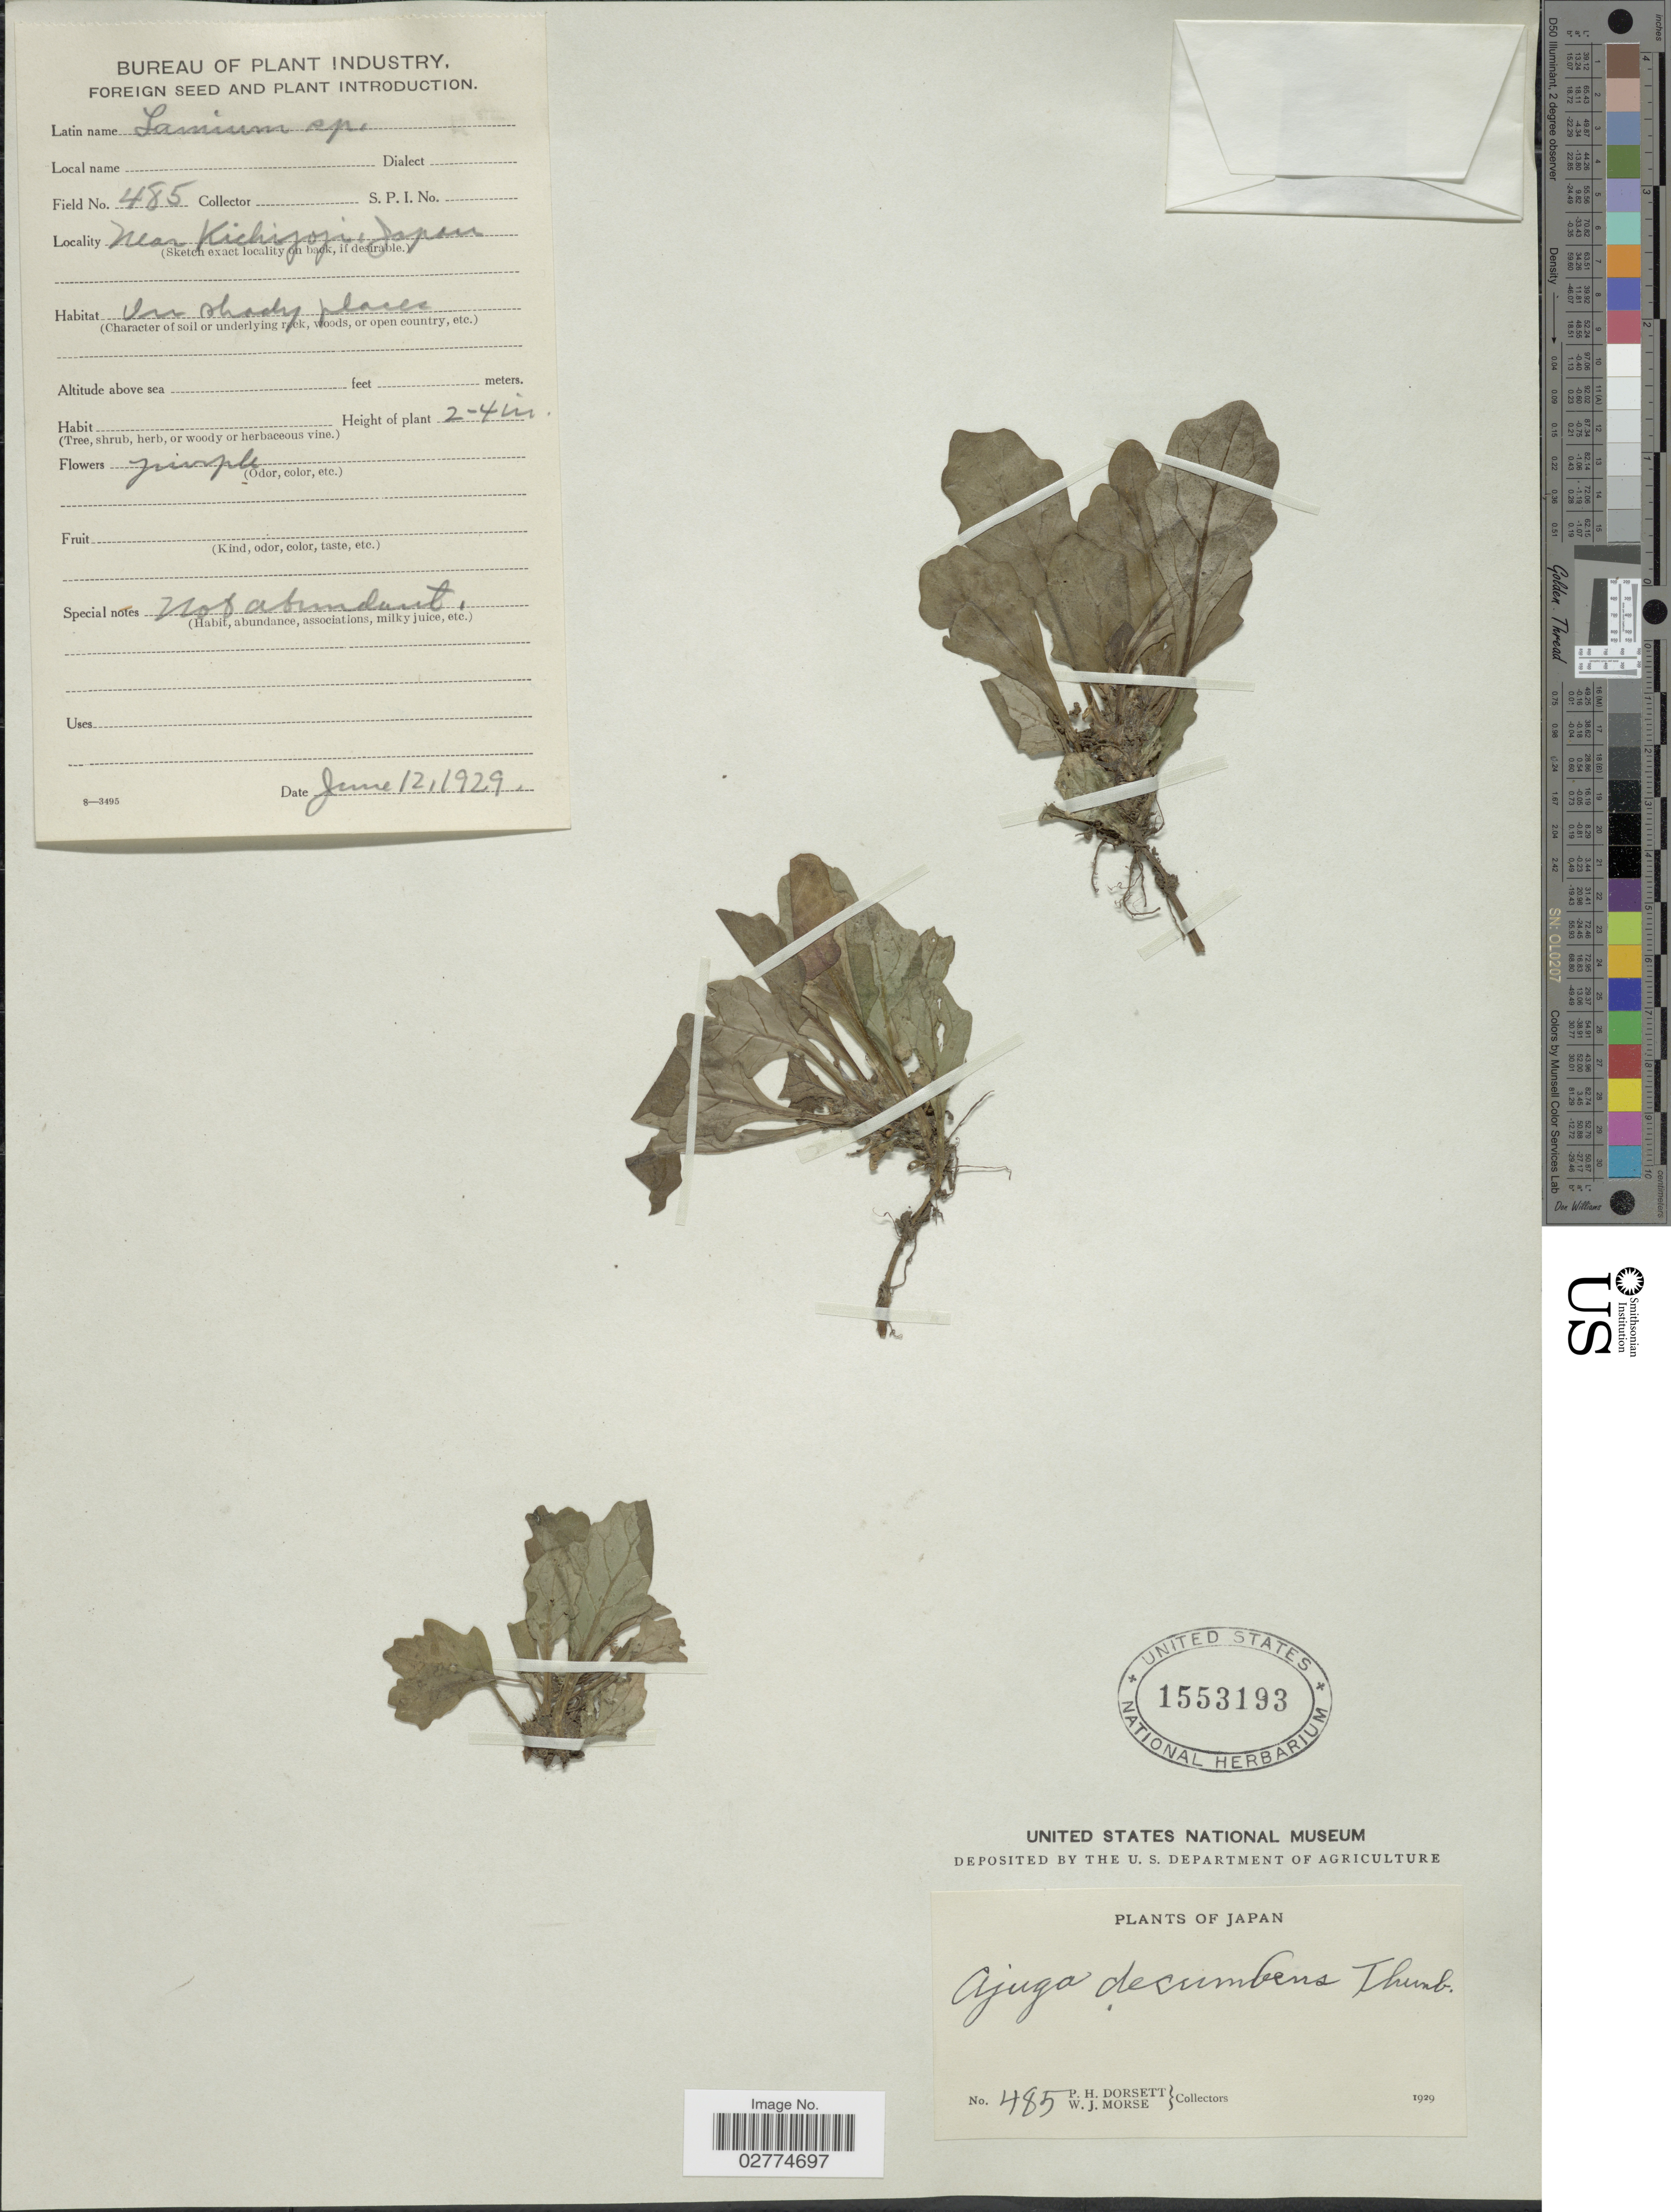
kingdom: Plantae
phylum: Tracheophyta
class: Magnoliopsida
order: Lamiales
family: Lamiaceae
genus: Ajuga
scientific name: Ajuga decumbens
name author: Thunb.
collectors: P. H. Dorsett & W. J. Morse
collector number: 485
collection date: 1929-06-12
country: Japan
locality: Near Kichijoji.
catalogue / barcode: US 1553193